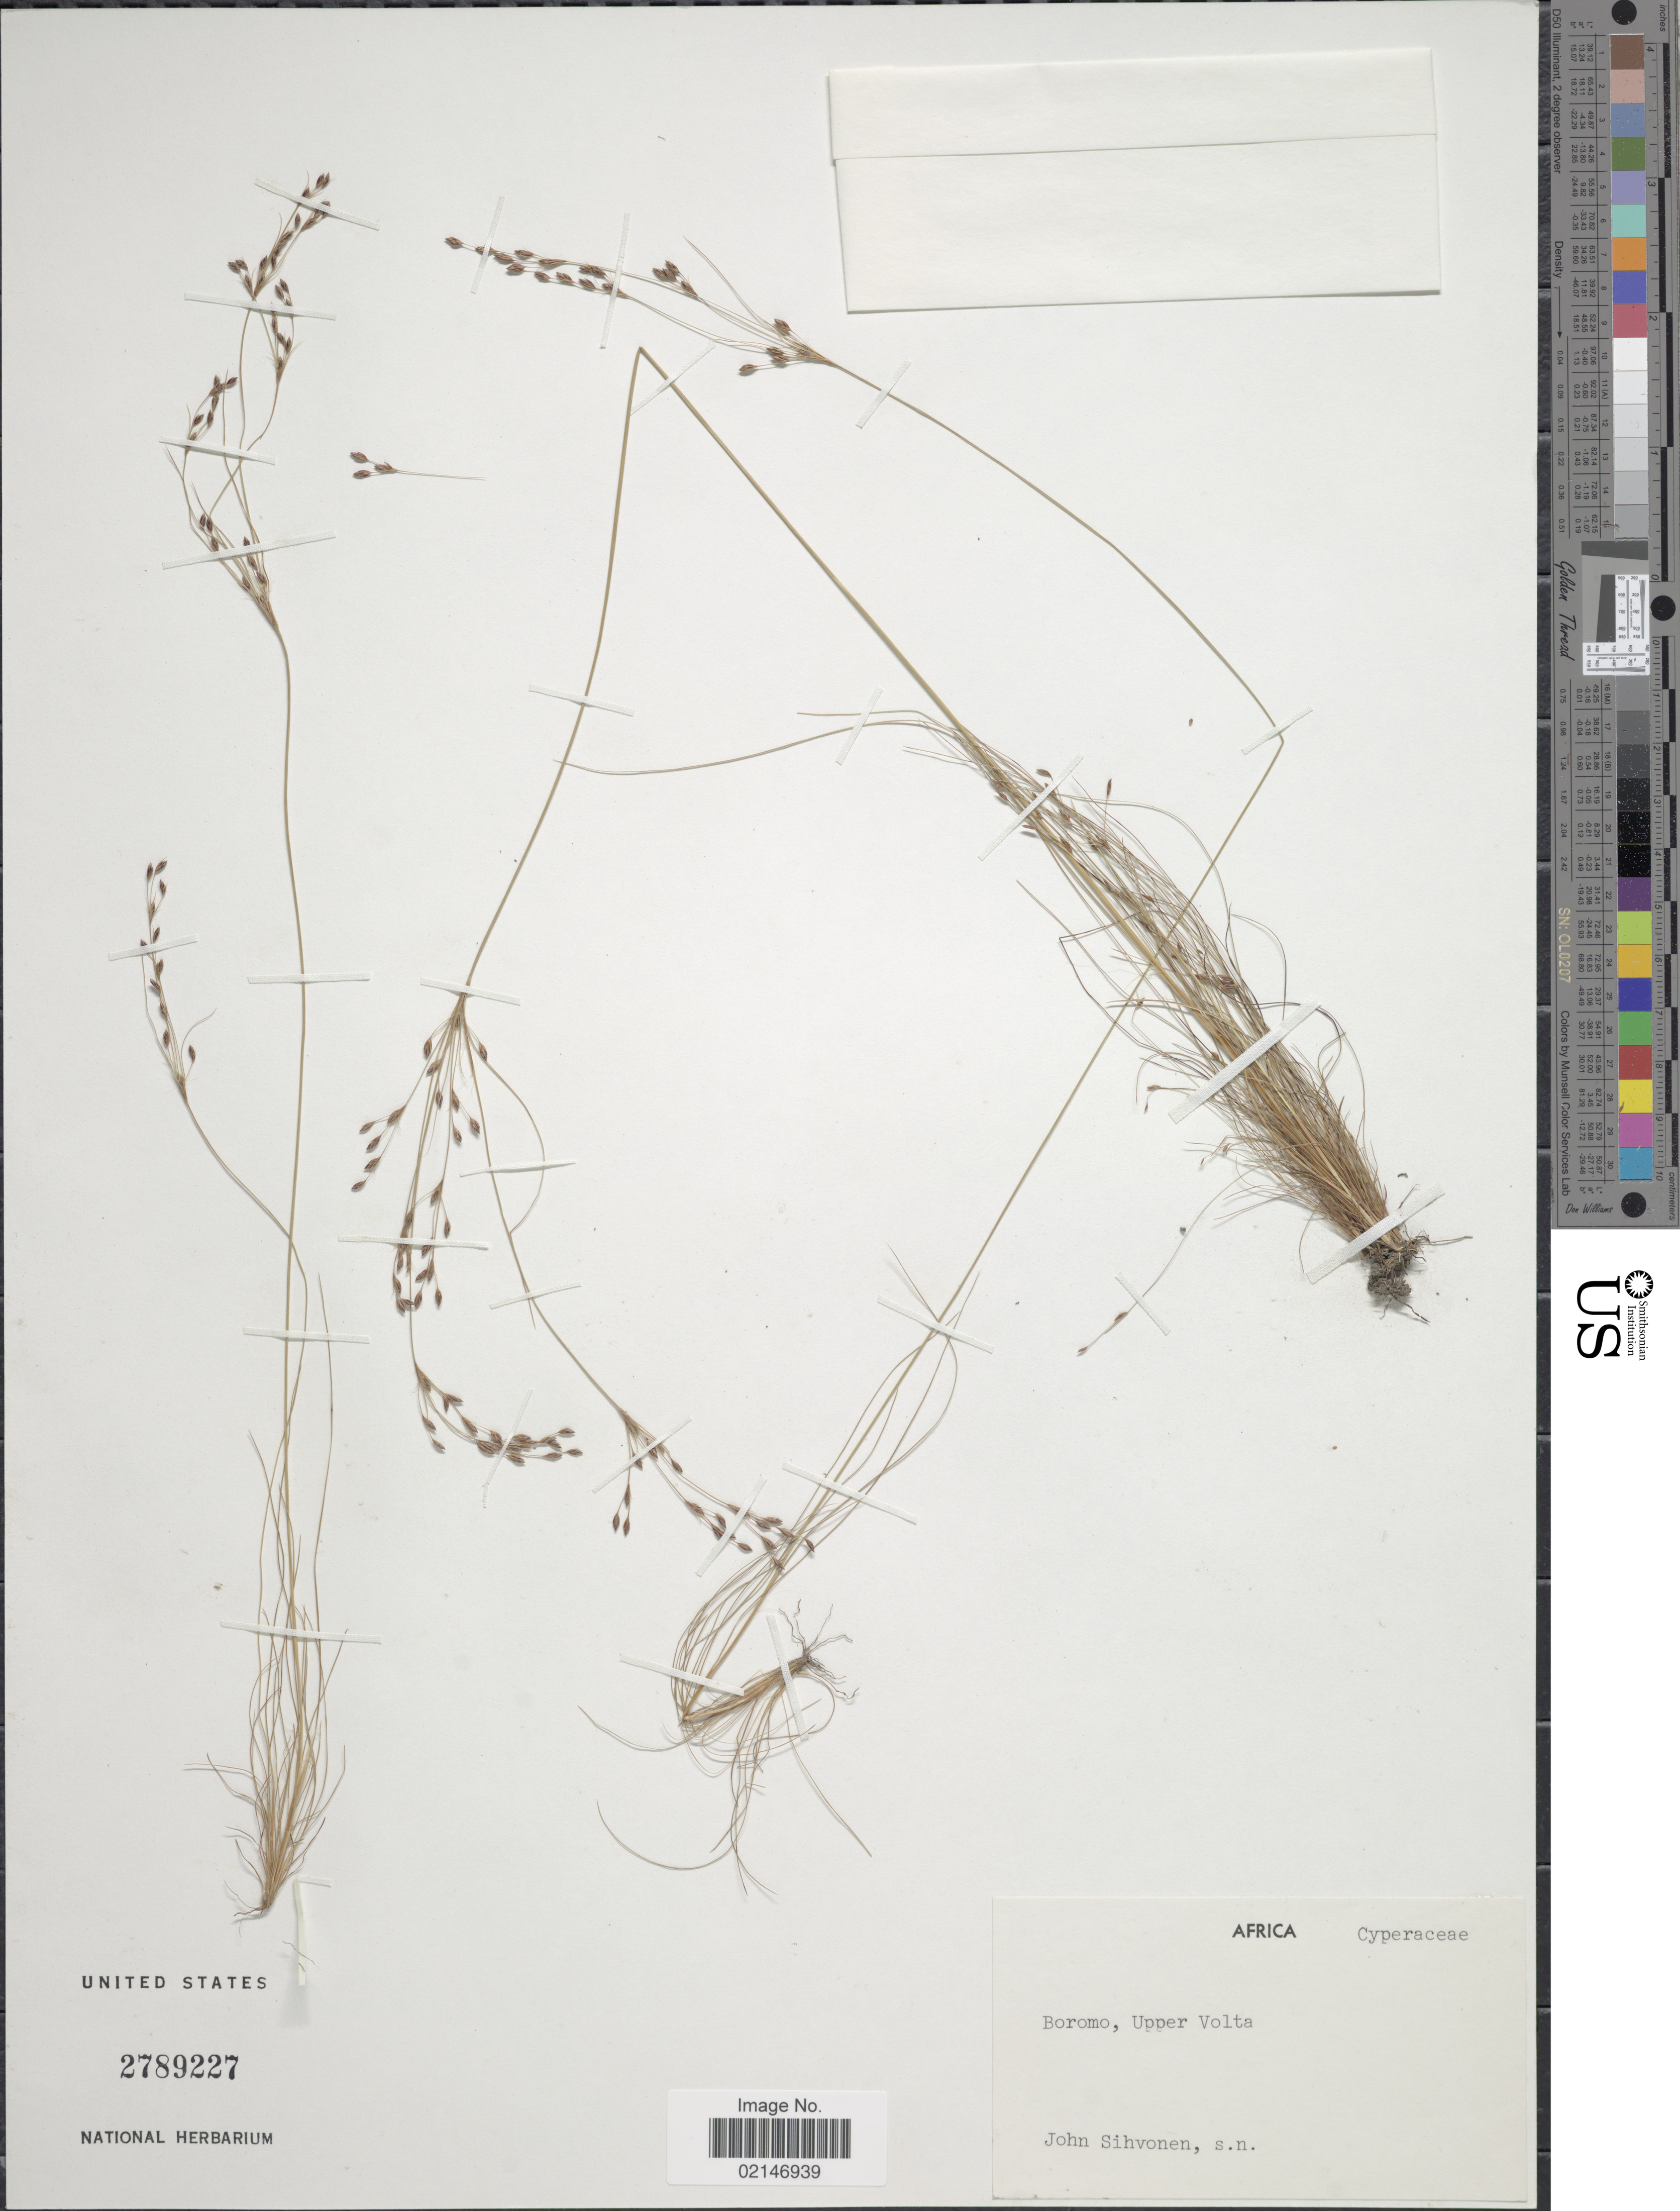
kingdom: Plantae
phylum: Tracheophyta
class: Liliopsida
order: Poales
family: Cyperaceae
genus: Bulbostylis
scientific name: Bulbostylis sp.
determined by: Strong, Mark T., (BOT), Smithsonian Institution - National Museum of Natural History (UNITED STATES)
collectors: J. Sihvonen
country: Burkina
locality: Boroma, Upper Volta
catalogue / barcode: US 2789227